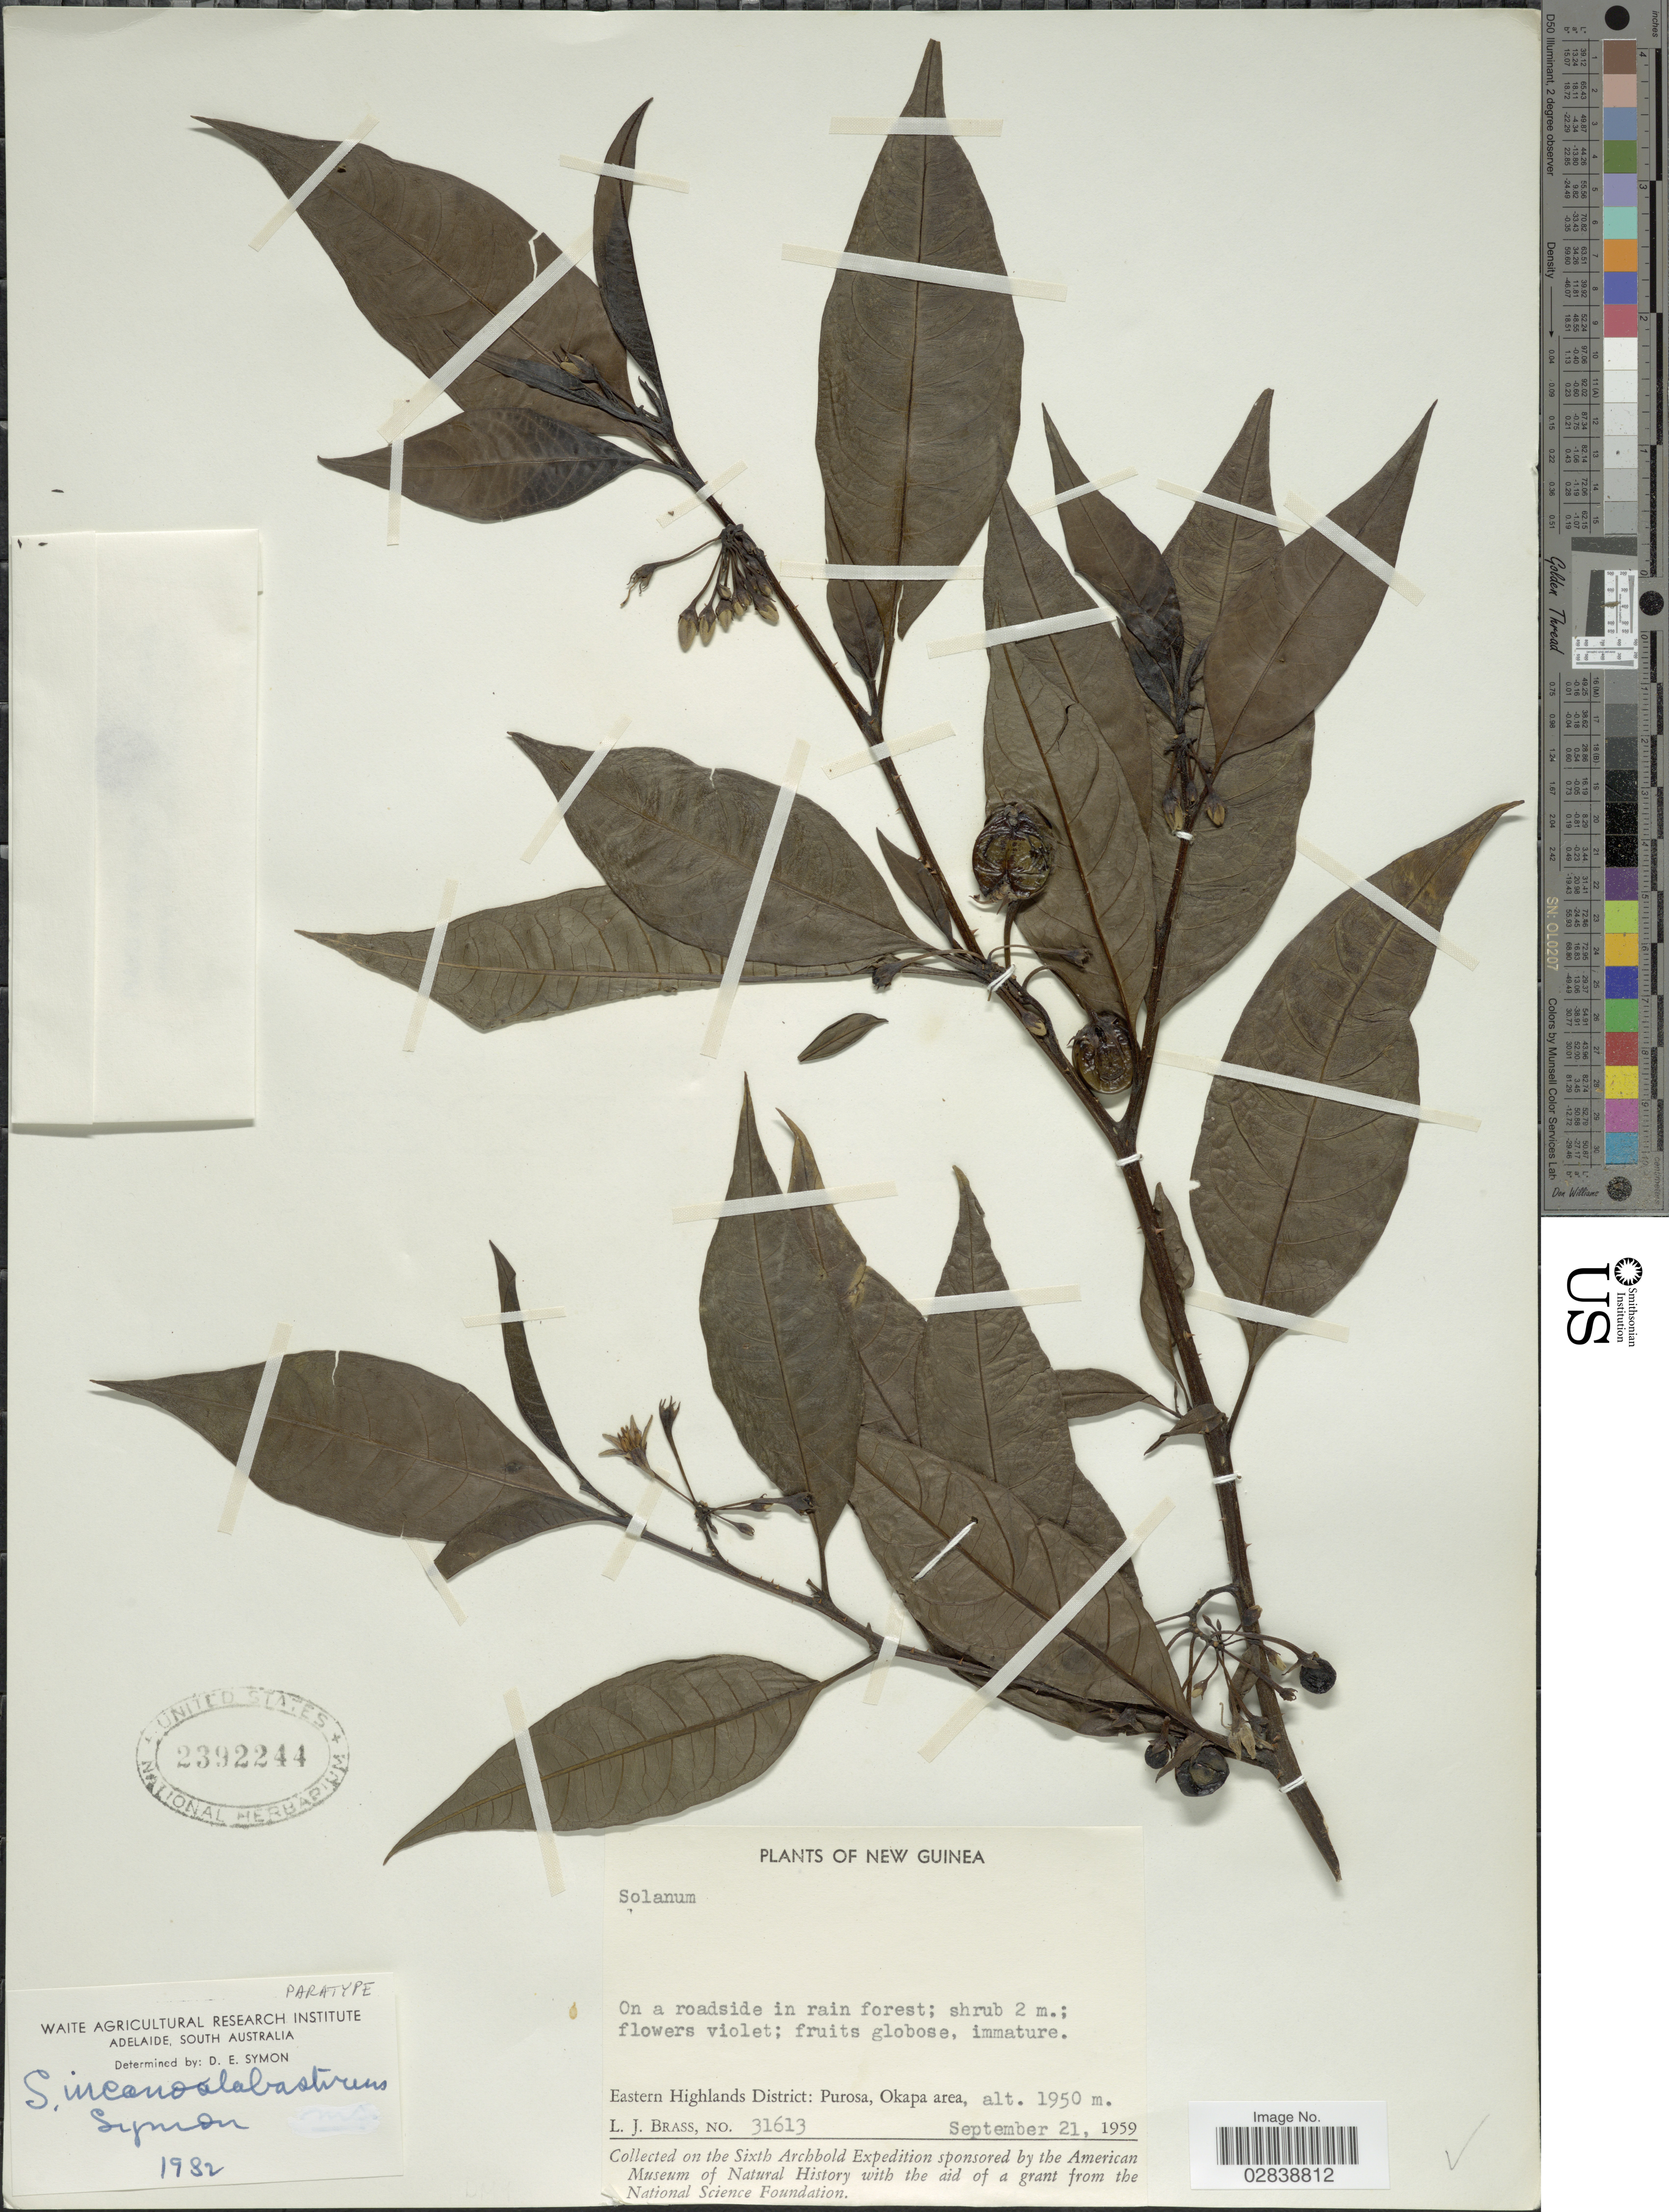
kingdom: Plantae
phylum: Tracheophyta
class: Magnoliopsida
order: Solanales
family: Solanaceae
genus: Solanum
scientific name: Solanum incanoalabastrum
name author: Symon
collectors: L. J. Brass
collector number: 31613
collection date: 1959-09-21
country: Papua New Guinea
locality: New Guinea. Eastern Highlands District: Purosa, Okapa area.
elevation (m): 1950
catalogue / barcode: US 2392244